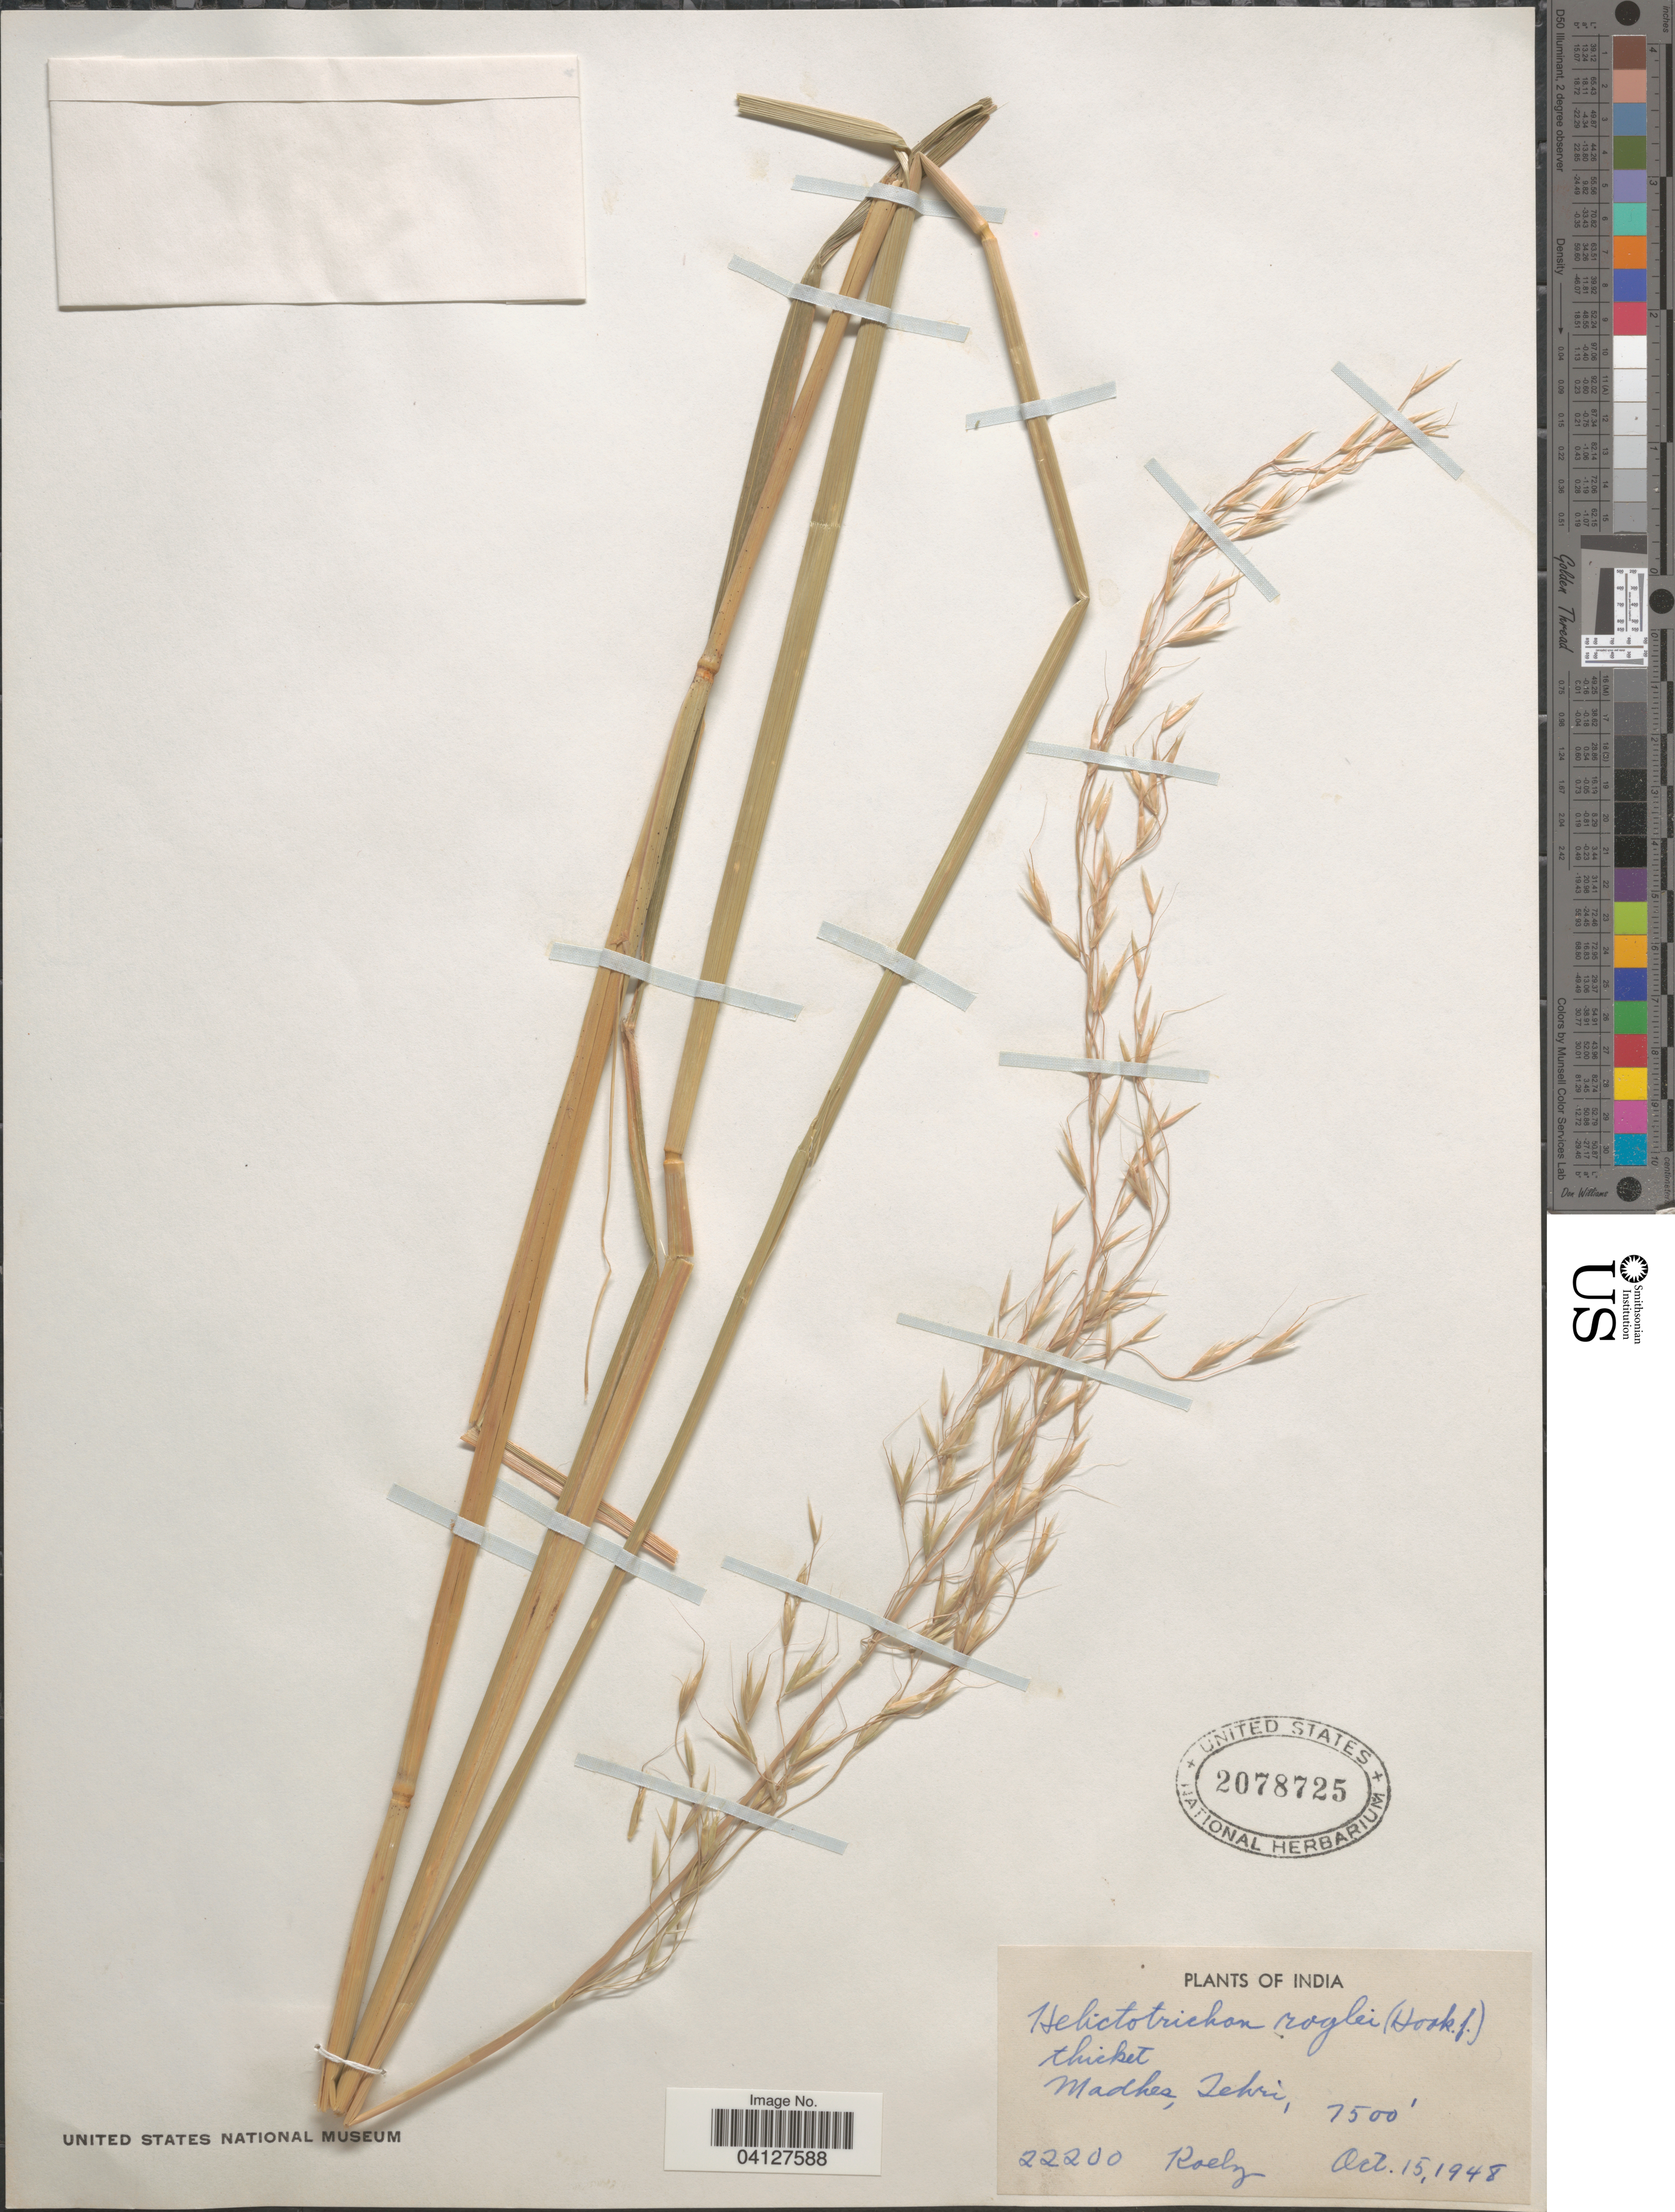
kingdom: Plantae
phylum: Tracheophyta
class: Liliopsida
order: Poales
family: Poaceae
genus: Helictotrichon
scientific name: Helictotrichon roylei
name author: (Hook. f.) Keng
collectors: Koelz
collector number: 22200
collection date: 1948-10-15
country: India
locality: Madhes, Ichri.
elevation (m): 2286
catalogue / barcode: US 2078725